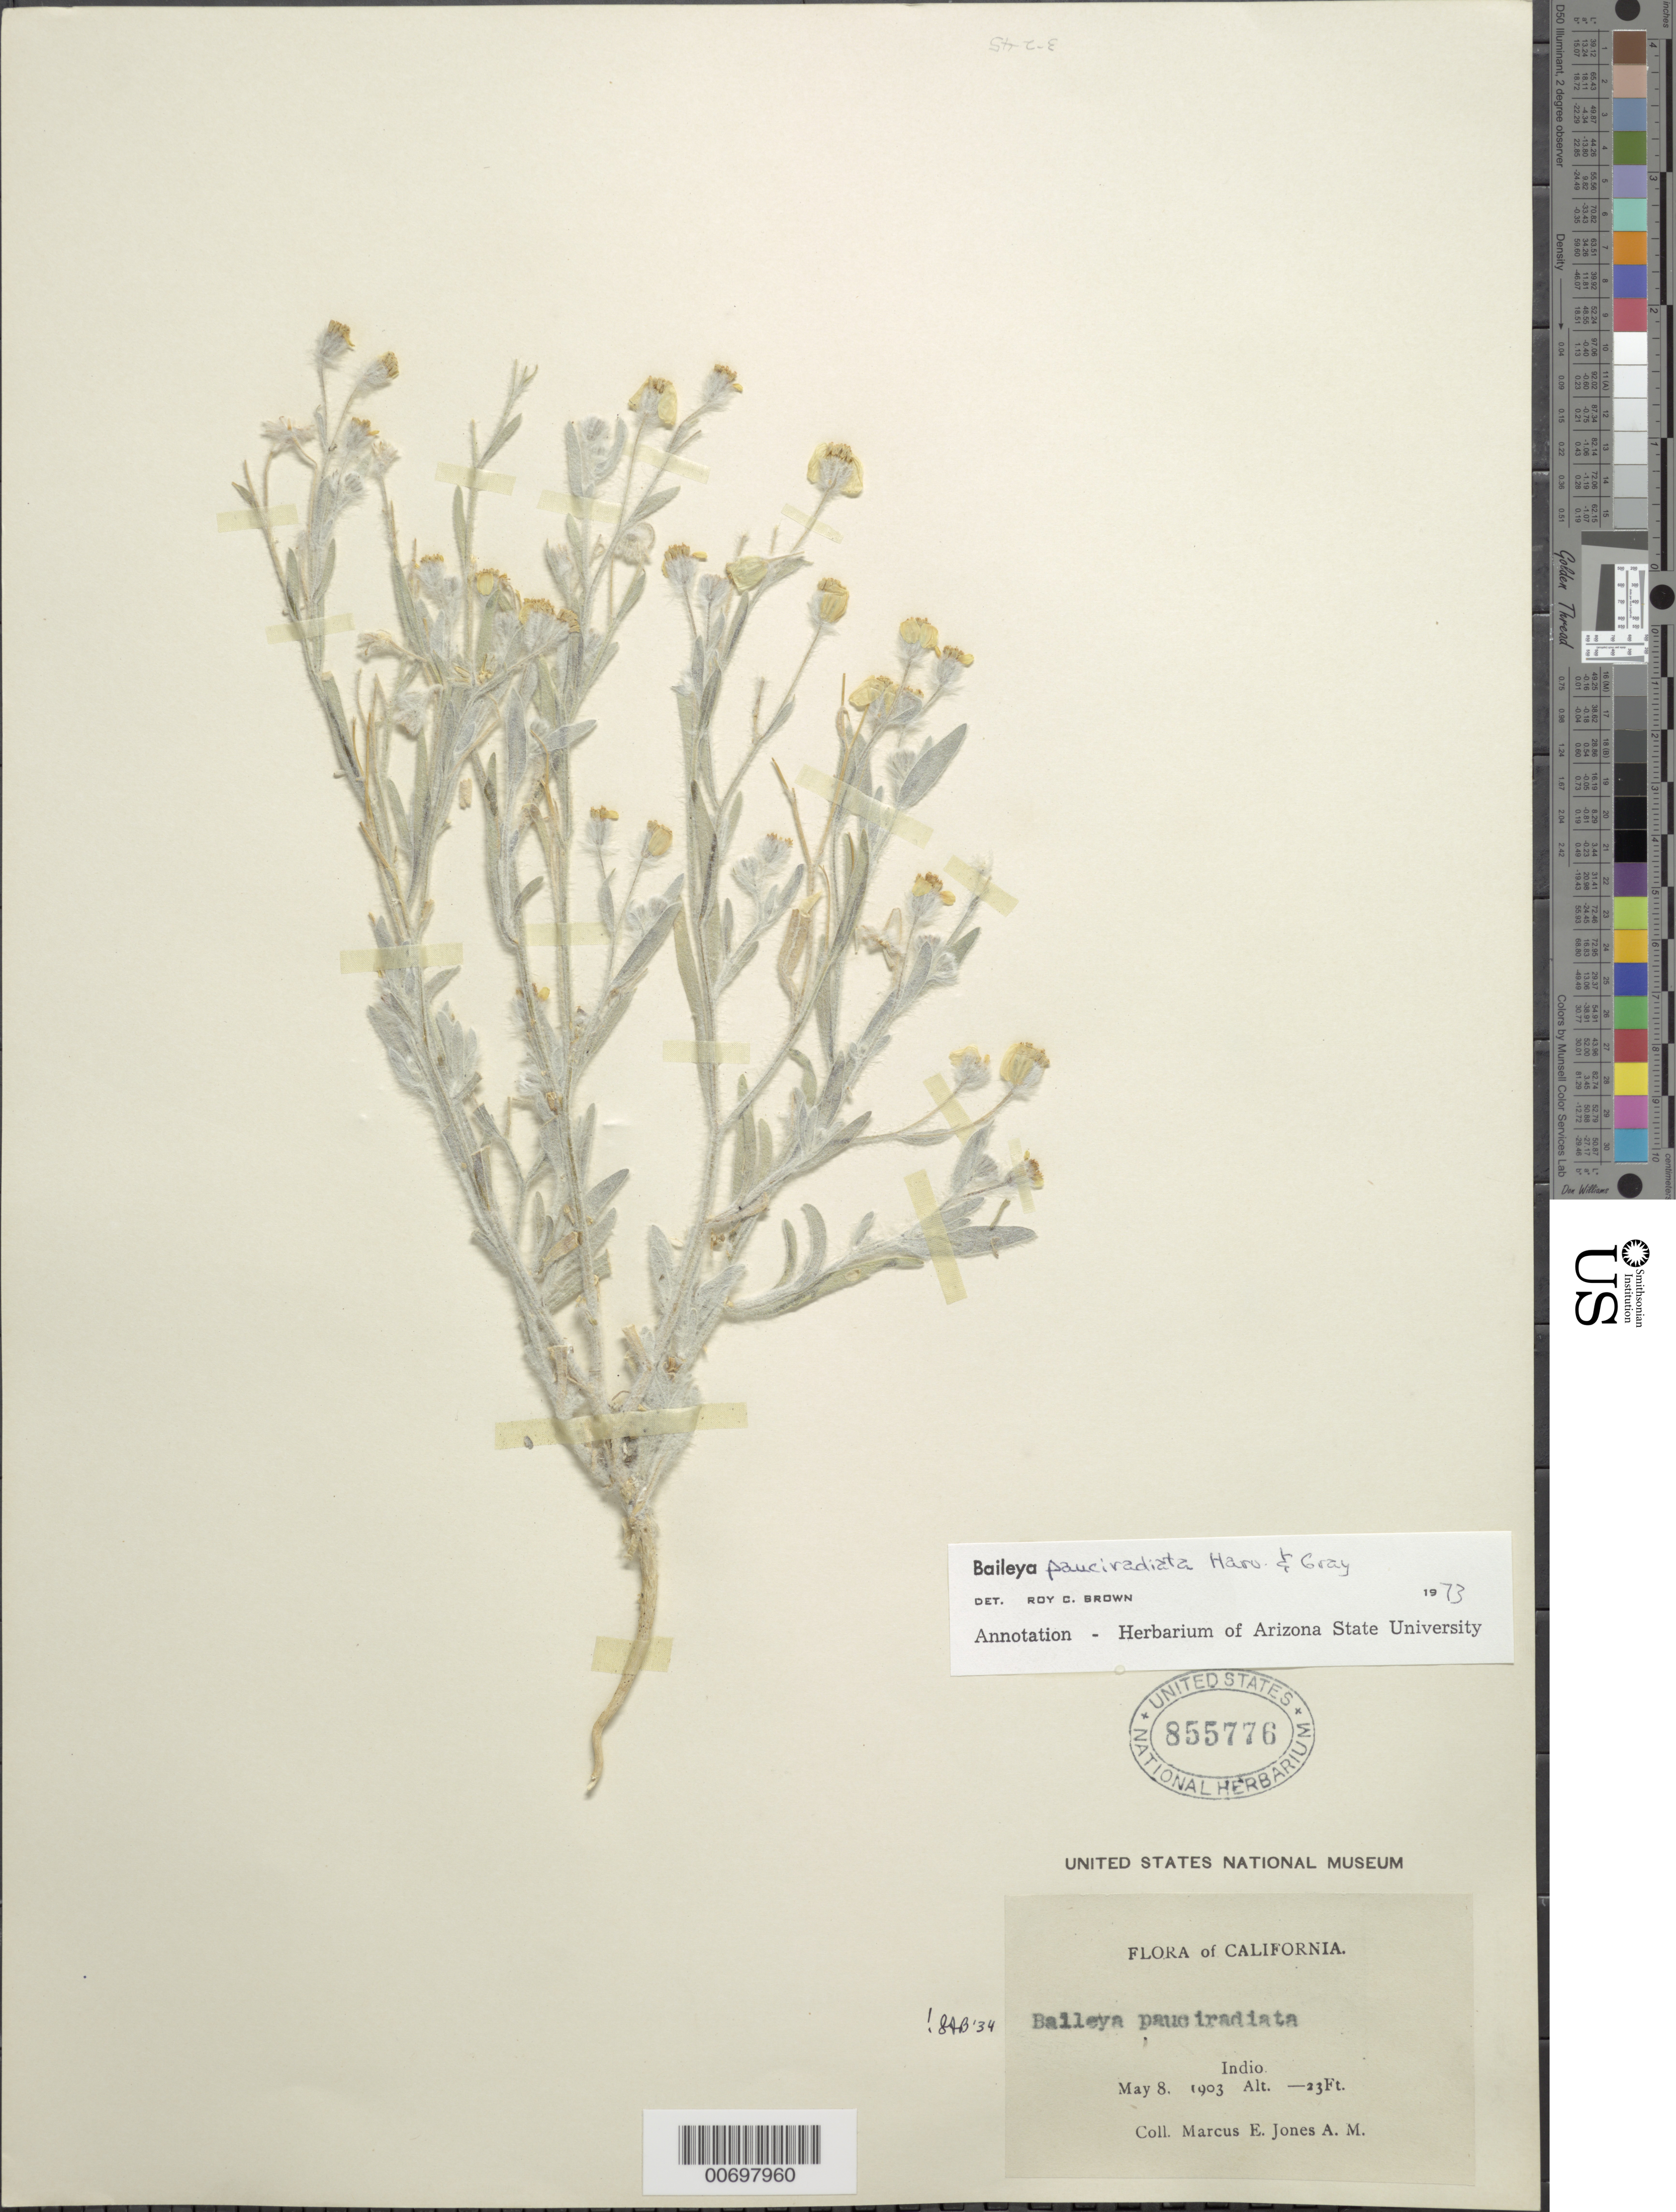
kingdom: Plantae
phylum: Tracheophyta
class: Magnoliopsida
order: Asterales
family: Asteraceae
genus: Baileya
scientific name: Baileya pauciradiata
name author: Harv. & A. Gray ex A. Gray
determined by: Brown, Roy C.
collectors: M. E. Jones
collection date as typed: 08 May 1903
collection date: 1903-05-08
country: United States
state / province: California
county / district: Riverside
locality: Indio.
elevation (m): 7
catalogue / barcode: US 855776